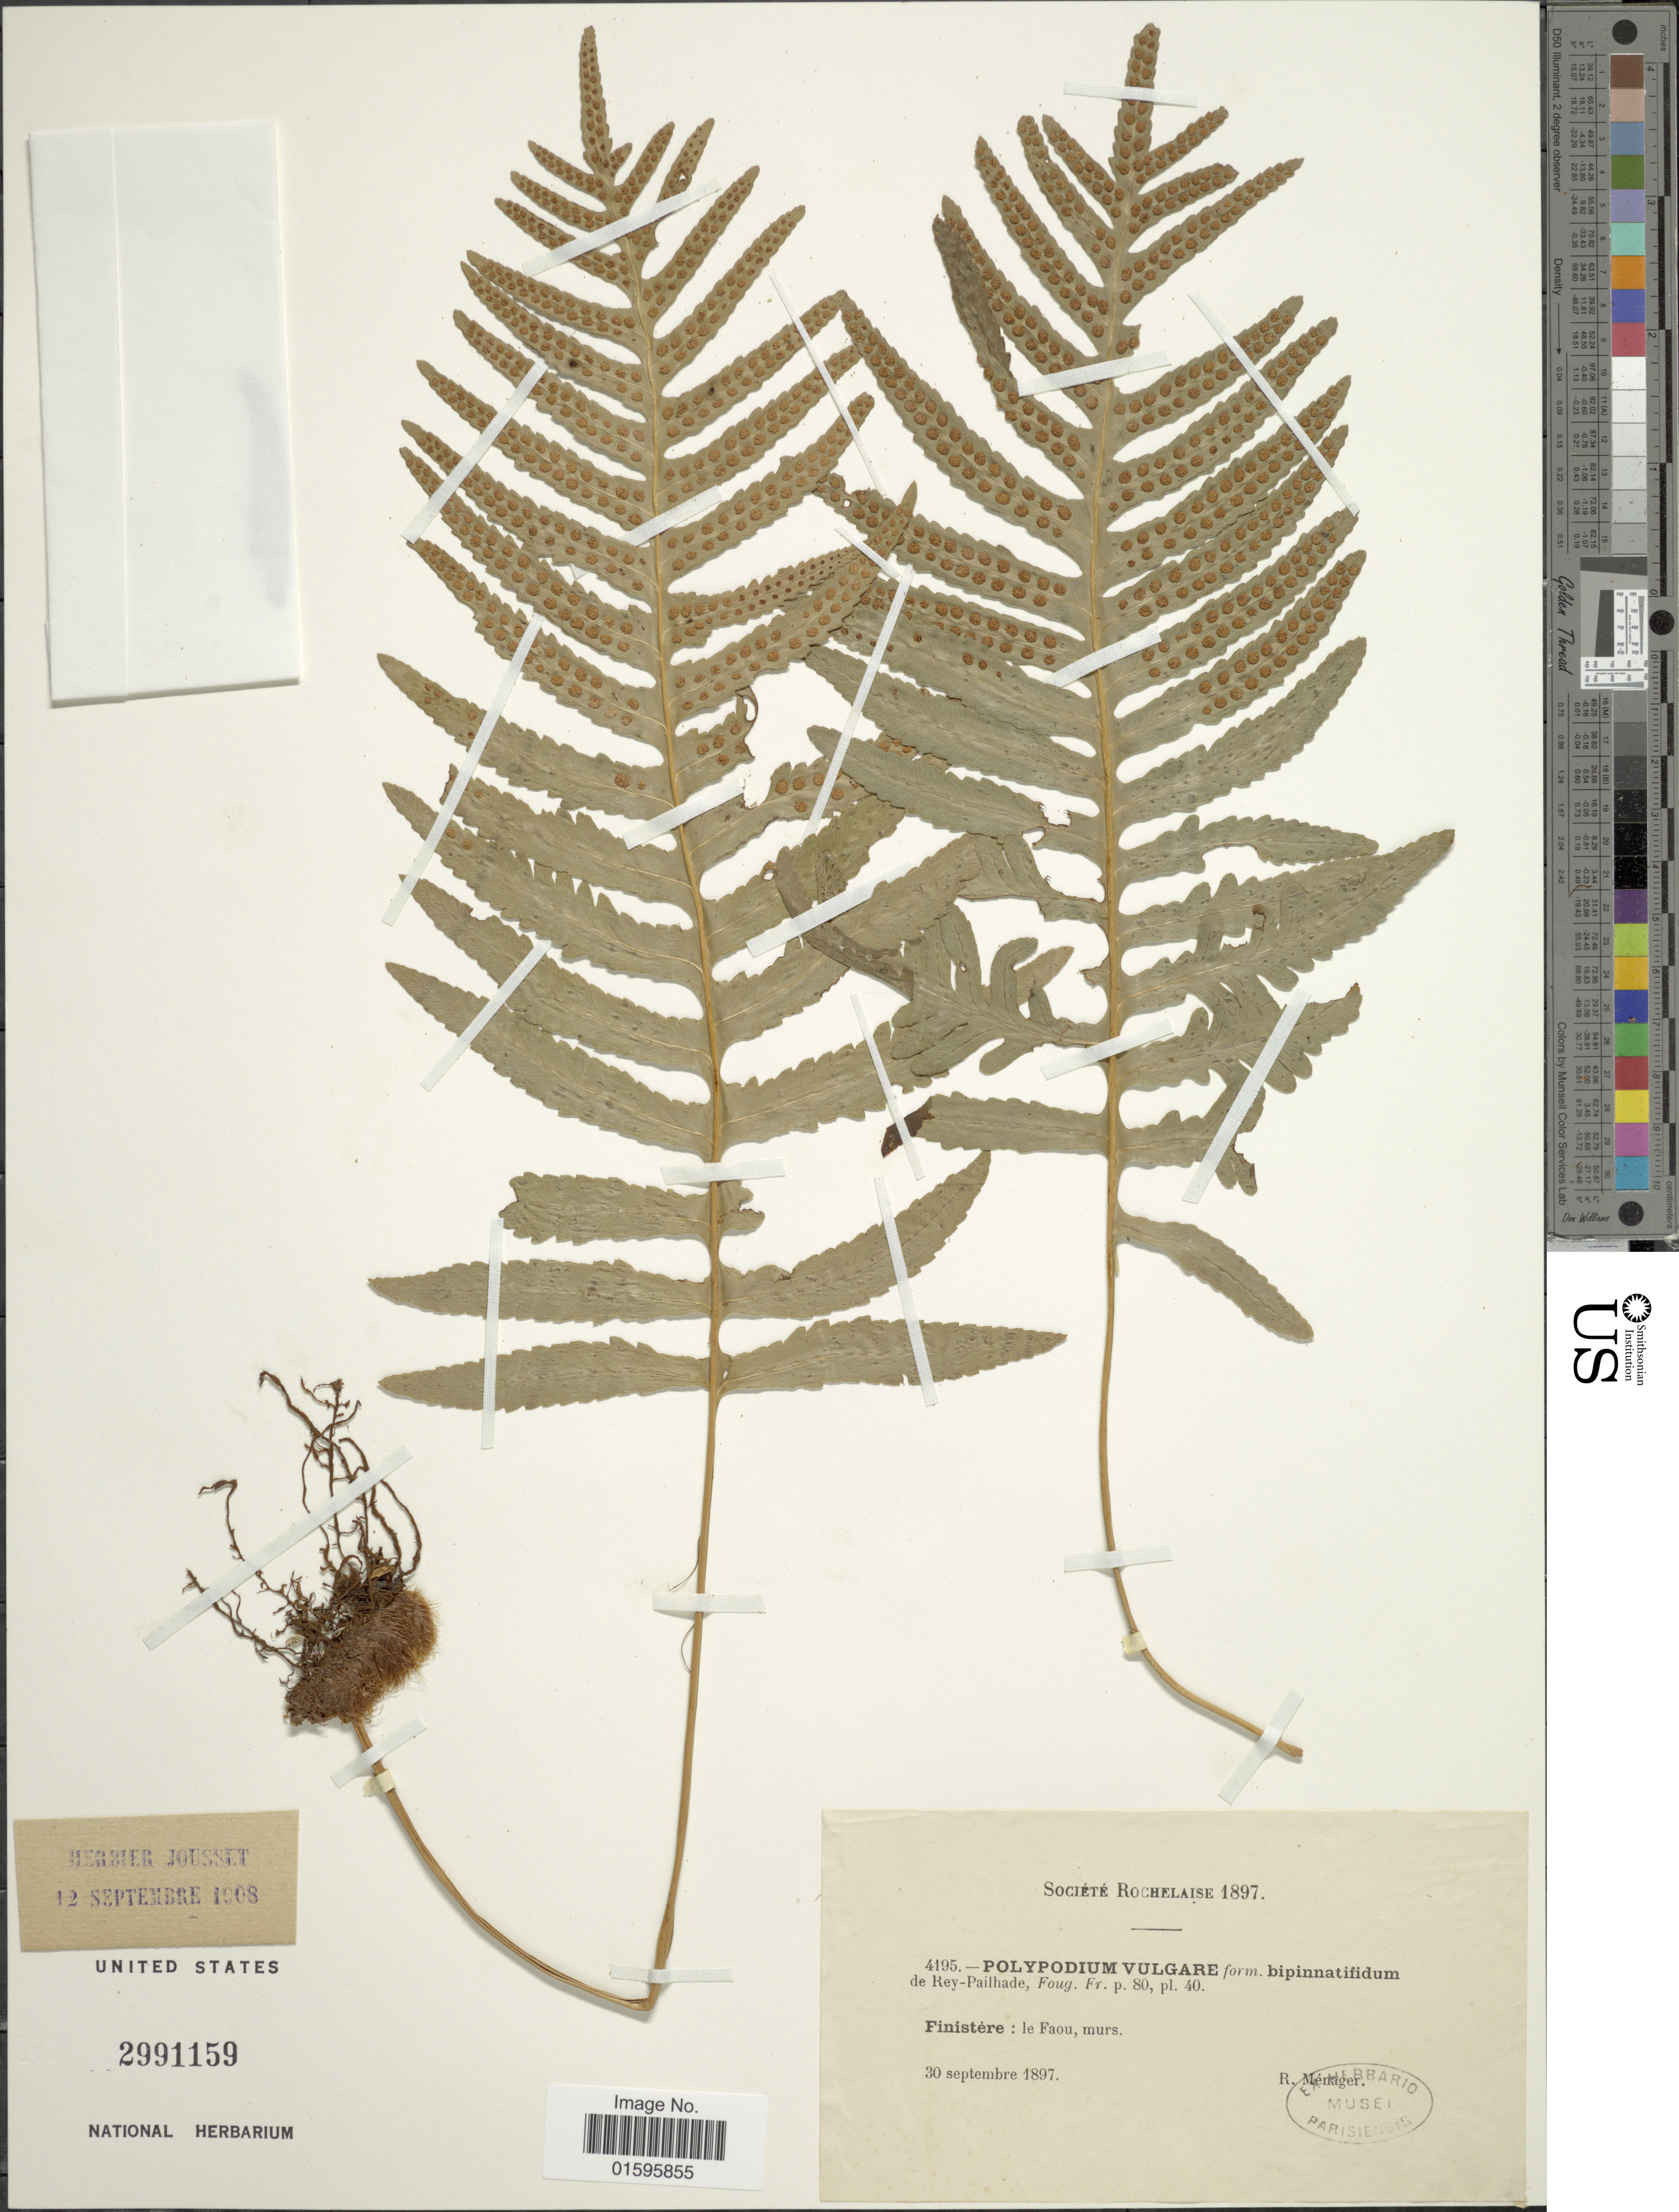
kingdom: Plantae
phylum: Tracheophyta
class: Polypodiopsida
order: Polypodiales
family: Polypodiaceae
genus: Polypodium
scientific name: Polypodium vulgare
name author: L.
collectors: R. Menager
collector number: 4195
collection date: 1897-09-30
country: France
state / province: Bretagne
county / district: Finistère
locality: Societe Rochelaise, Finistere: le Faou, murs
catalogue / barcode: US 2991159